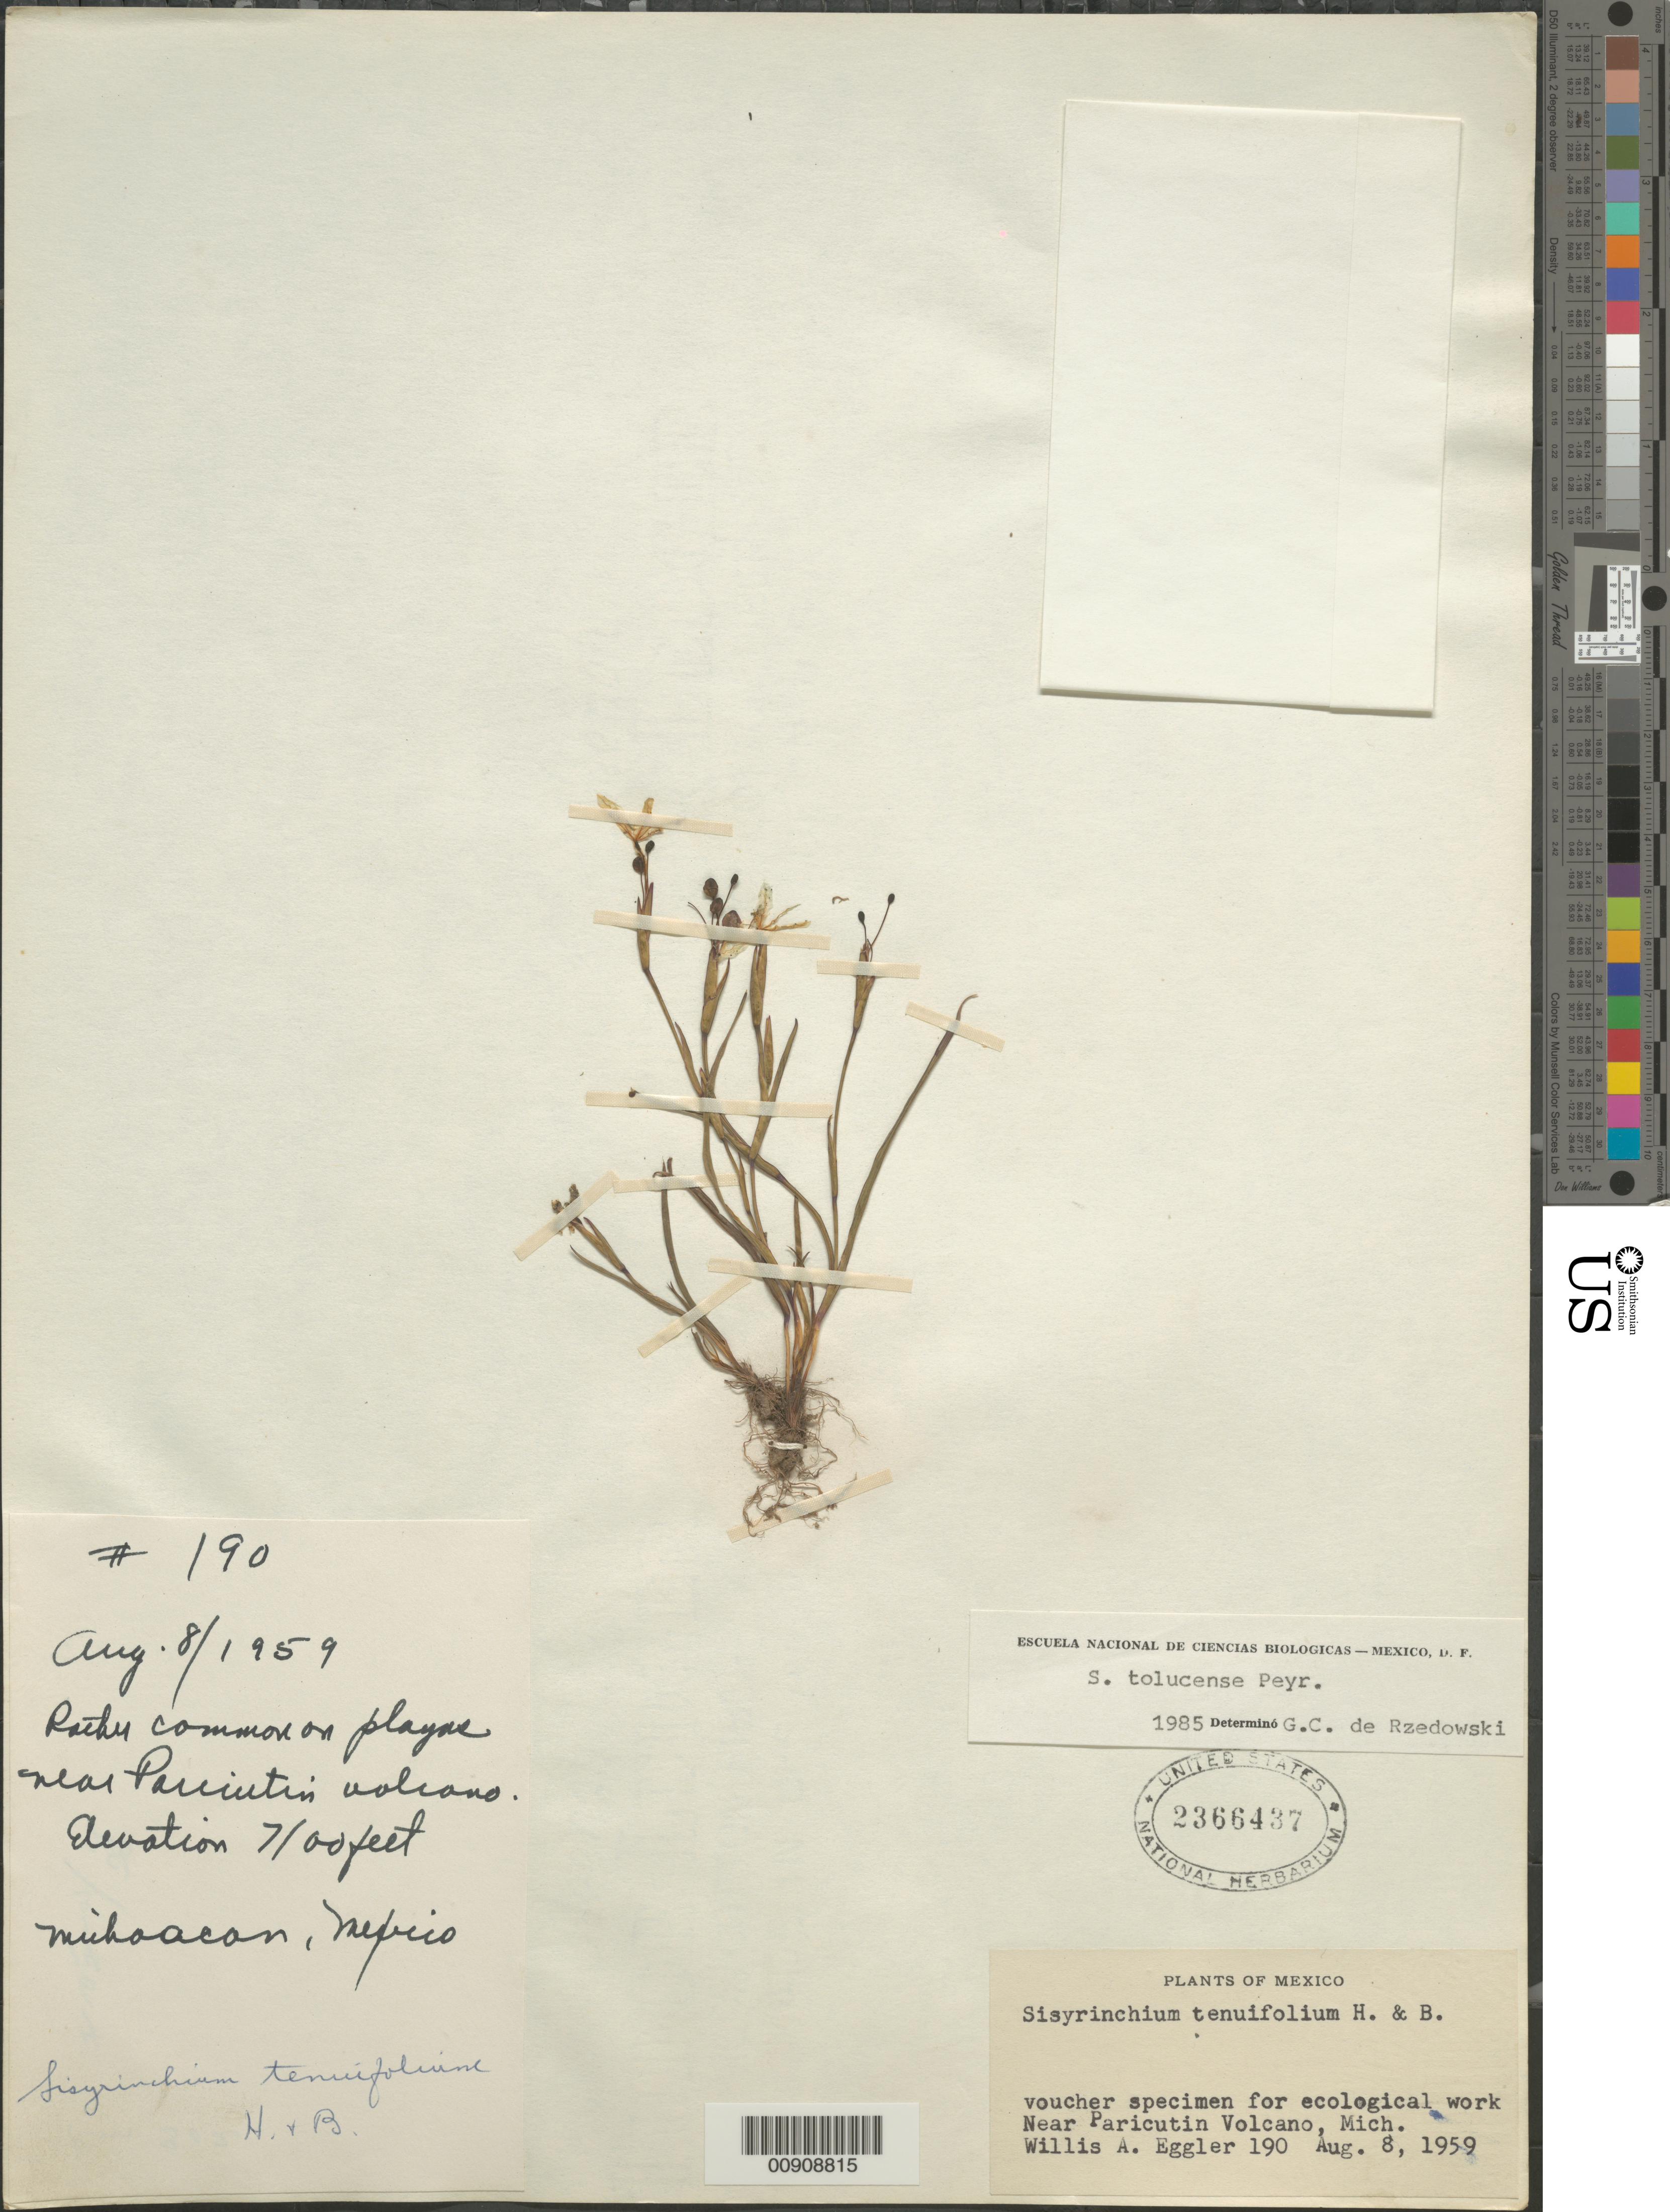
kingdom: Plantae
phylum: Tracheophyta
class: Liliopsida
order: Asparagales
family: Iridaceae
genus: Sisyrinchium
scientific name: Sisyrinchium tolucense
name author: Peyr.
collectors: W. A. Eggler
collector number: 190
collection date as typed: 08 Aug 1959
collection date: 1959-08-08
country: Mexico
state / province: Michoacán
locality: Near Paricutin Volcano, Michoacán.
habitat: Rather common on playas near Paricutin Volcano.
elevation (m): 2164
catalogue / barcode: US 2366437